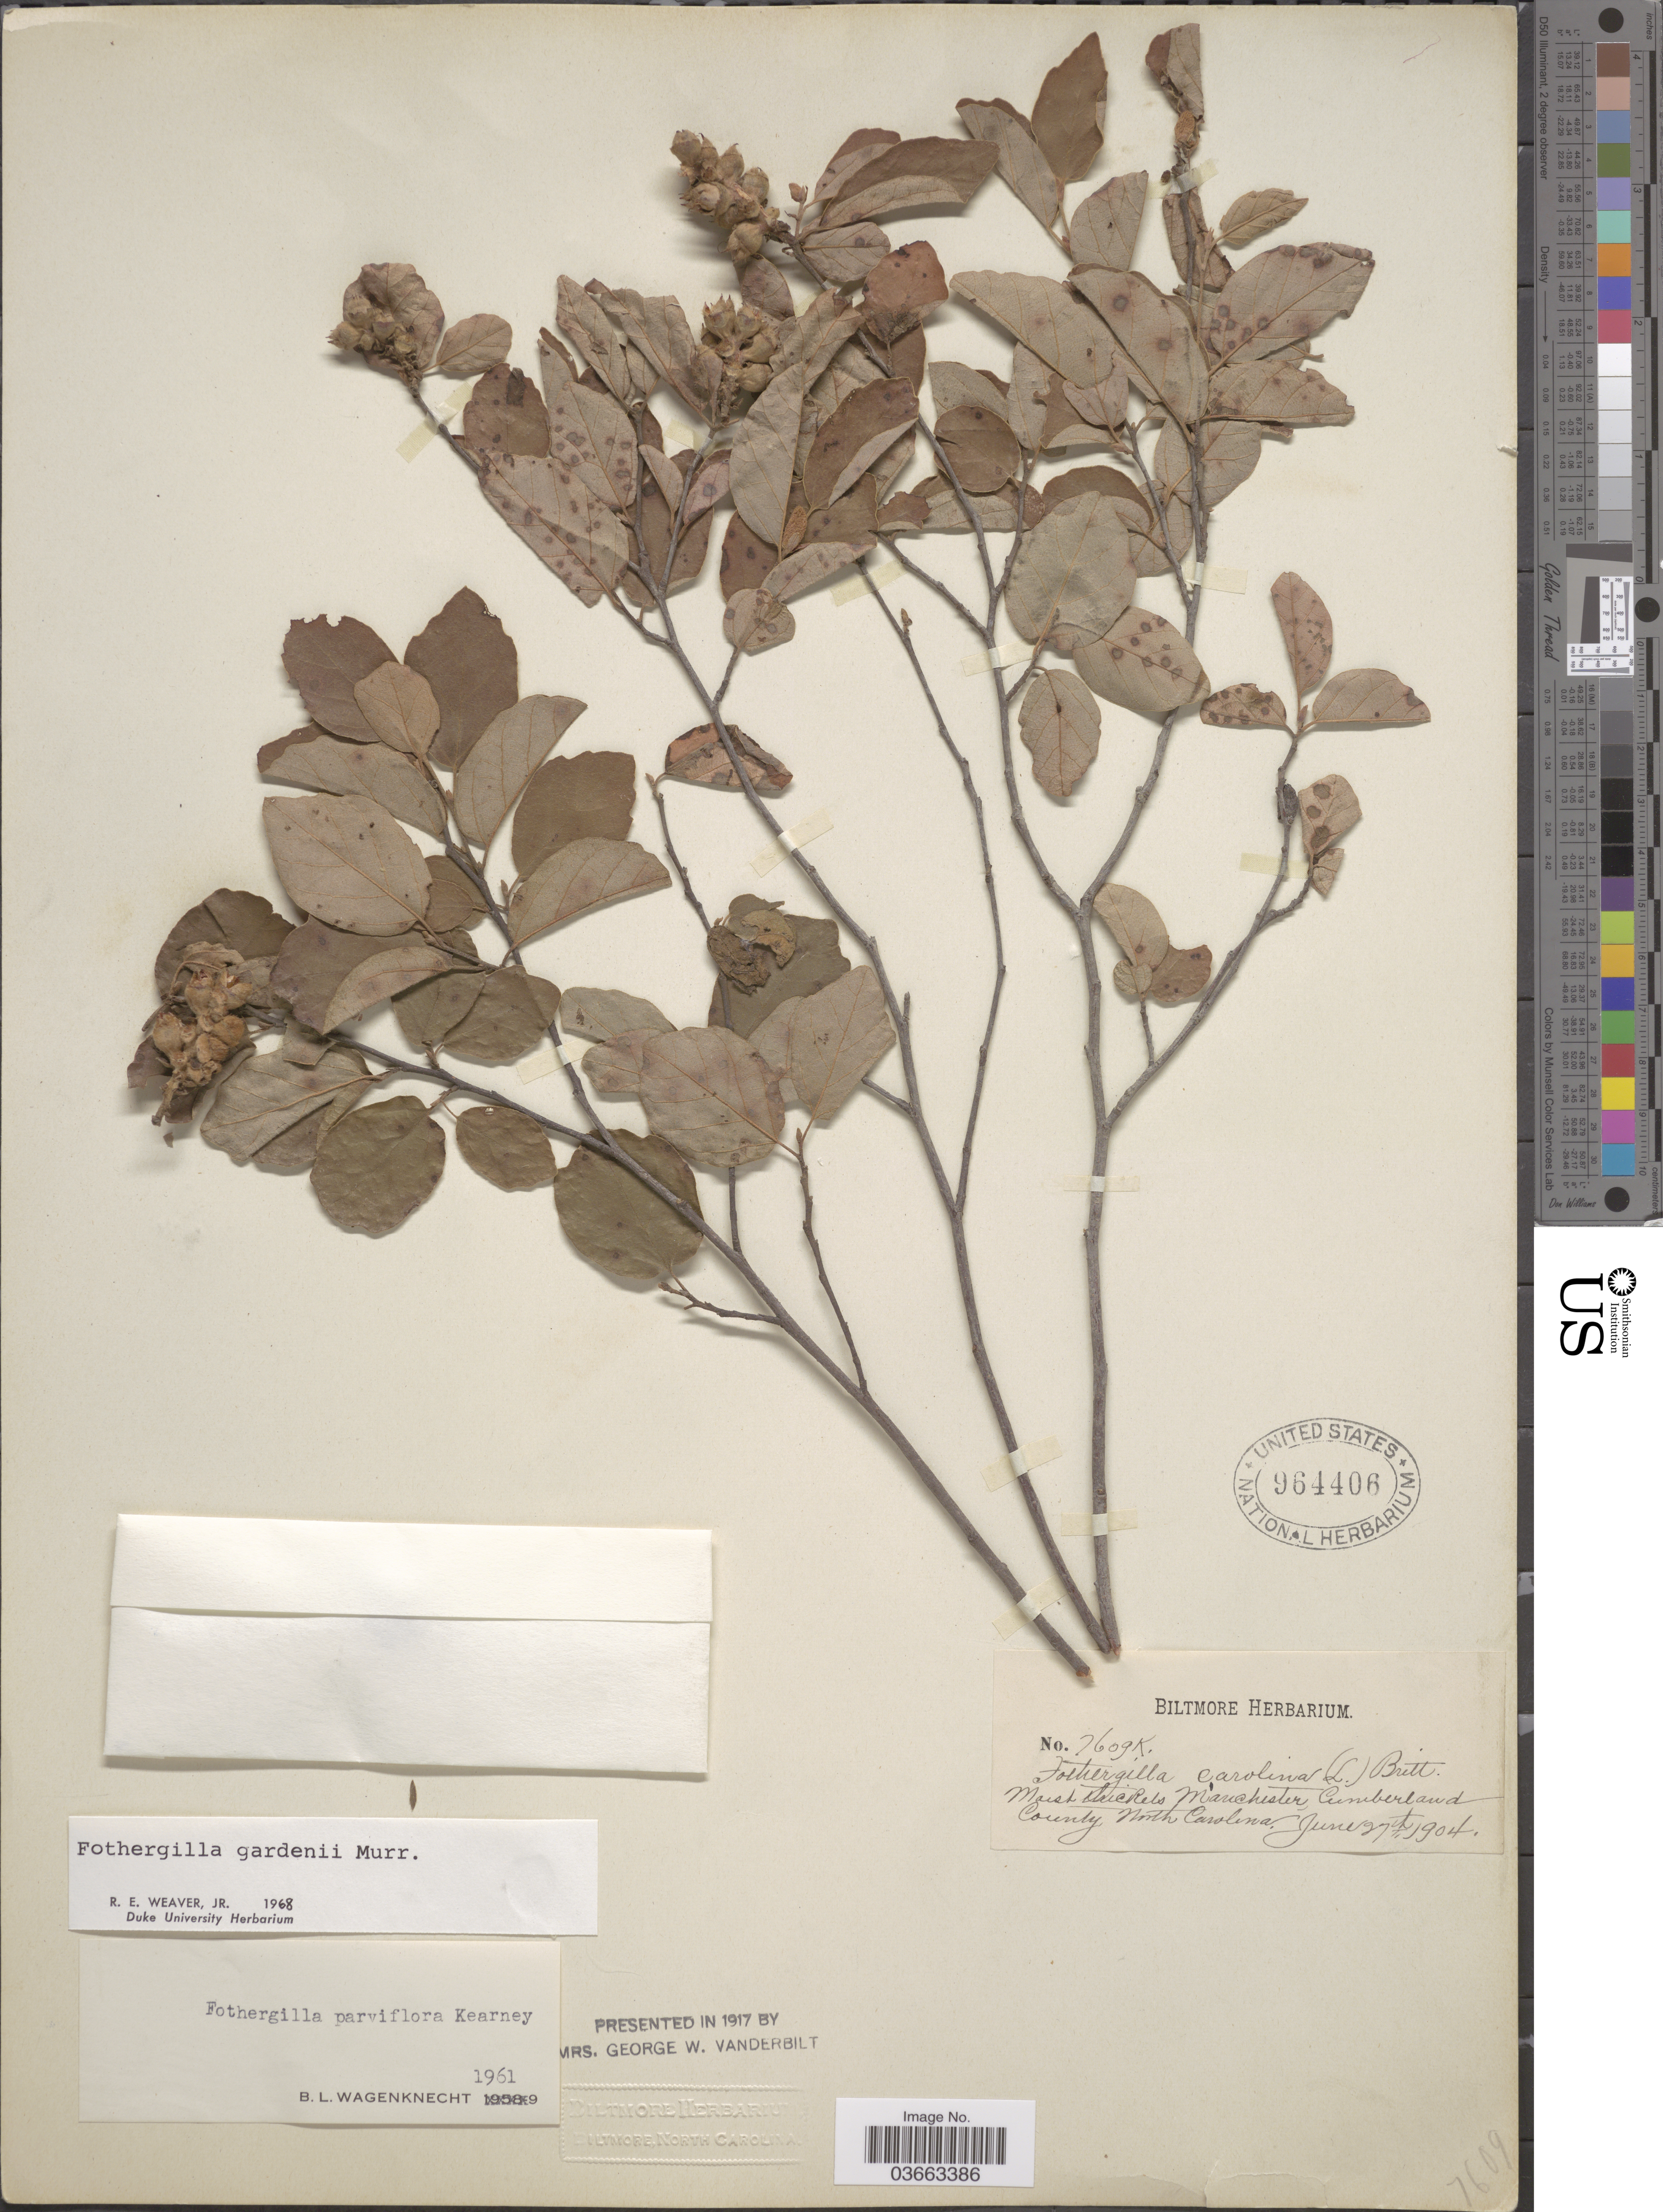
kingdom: Plantae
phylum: Tracheophyta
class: Magnoliopsida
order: Saxifragales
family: Hamamelidaceae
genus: Fothergilla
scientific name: Fothergilla gardenii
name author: L.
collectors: ex herb. Biltmore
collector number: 7609k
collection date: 1904-06-27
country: United States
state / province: North Carolina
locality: Manchester, Cumberland County.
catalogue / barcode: US 964406